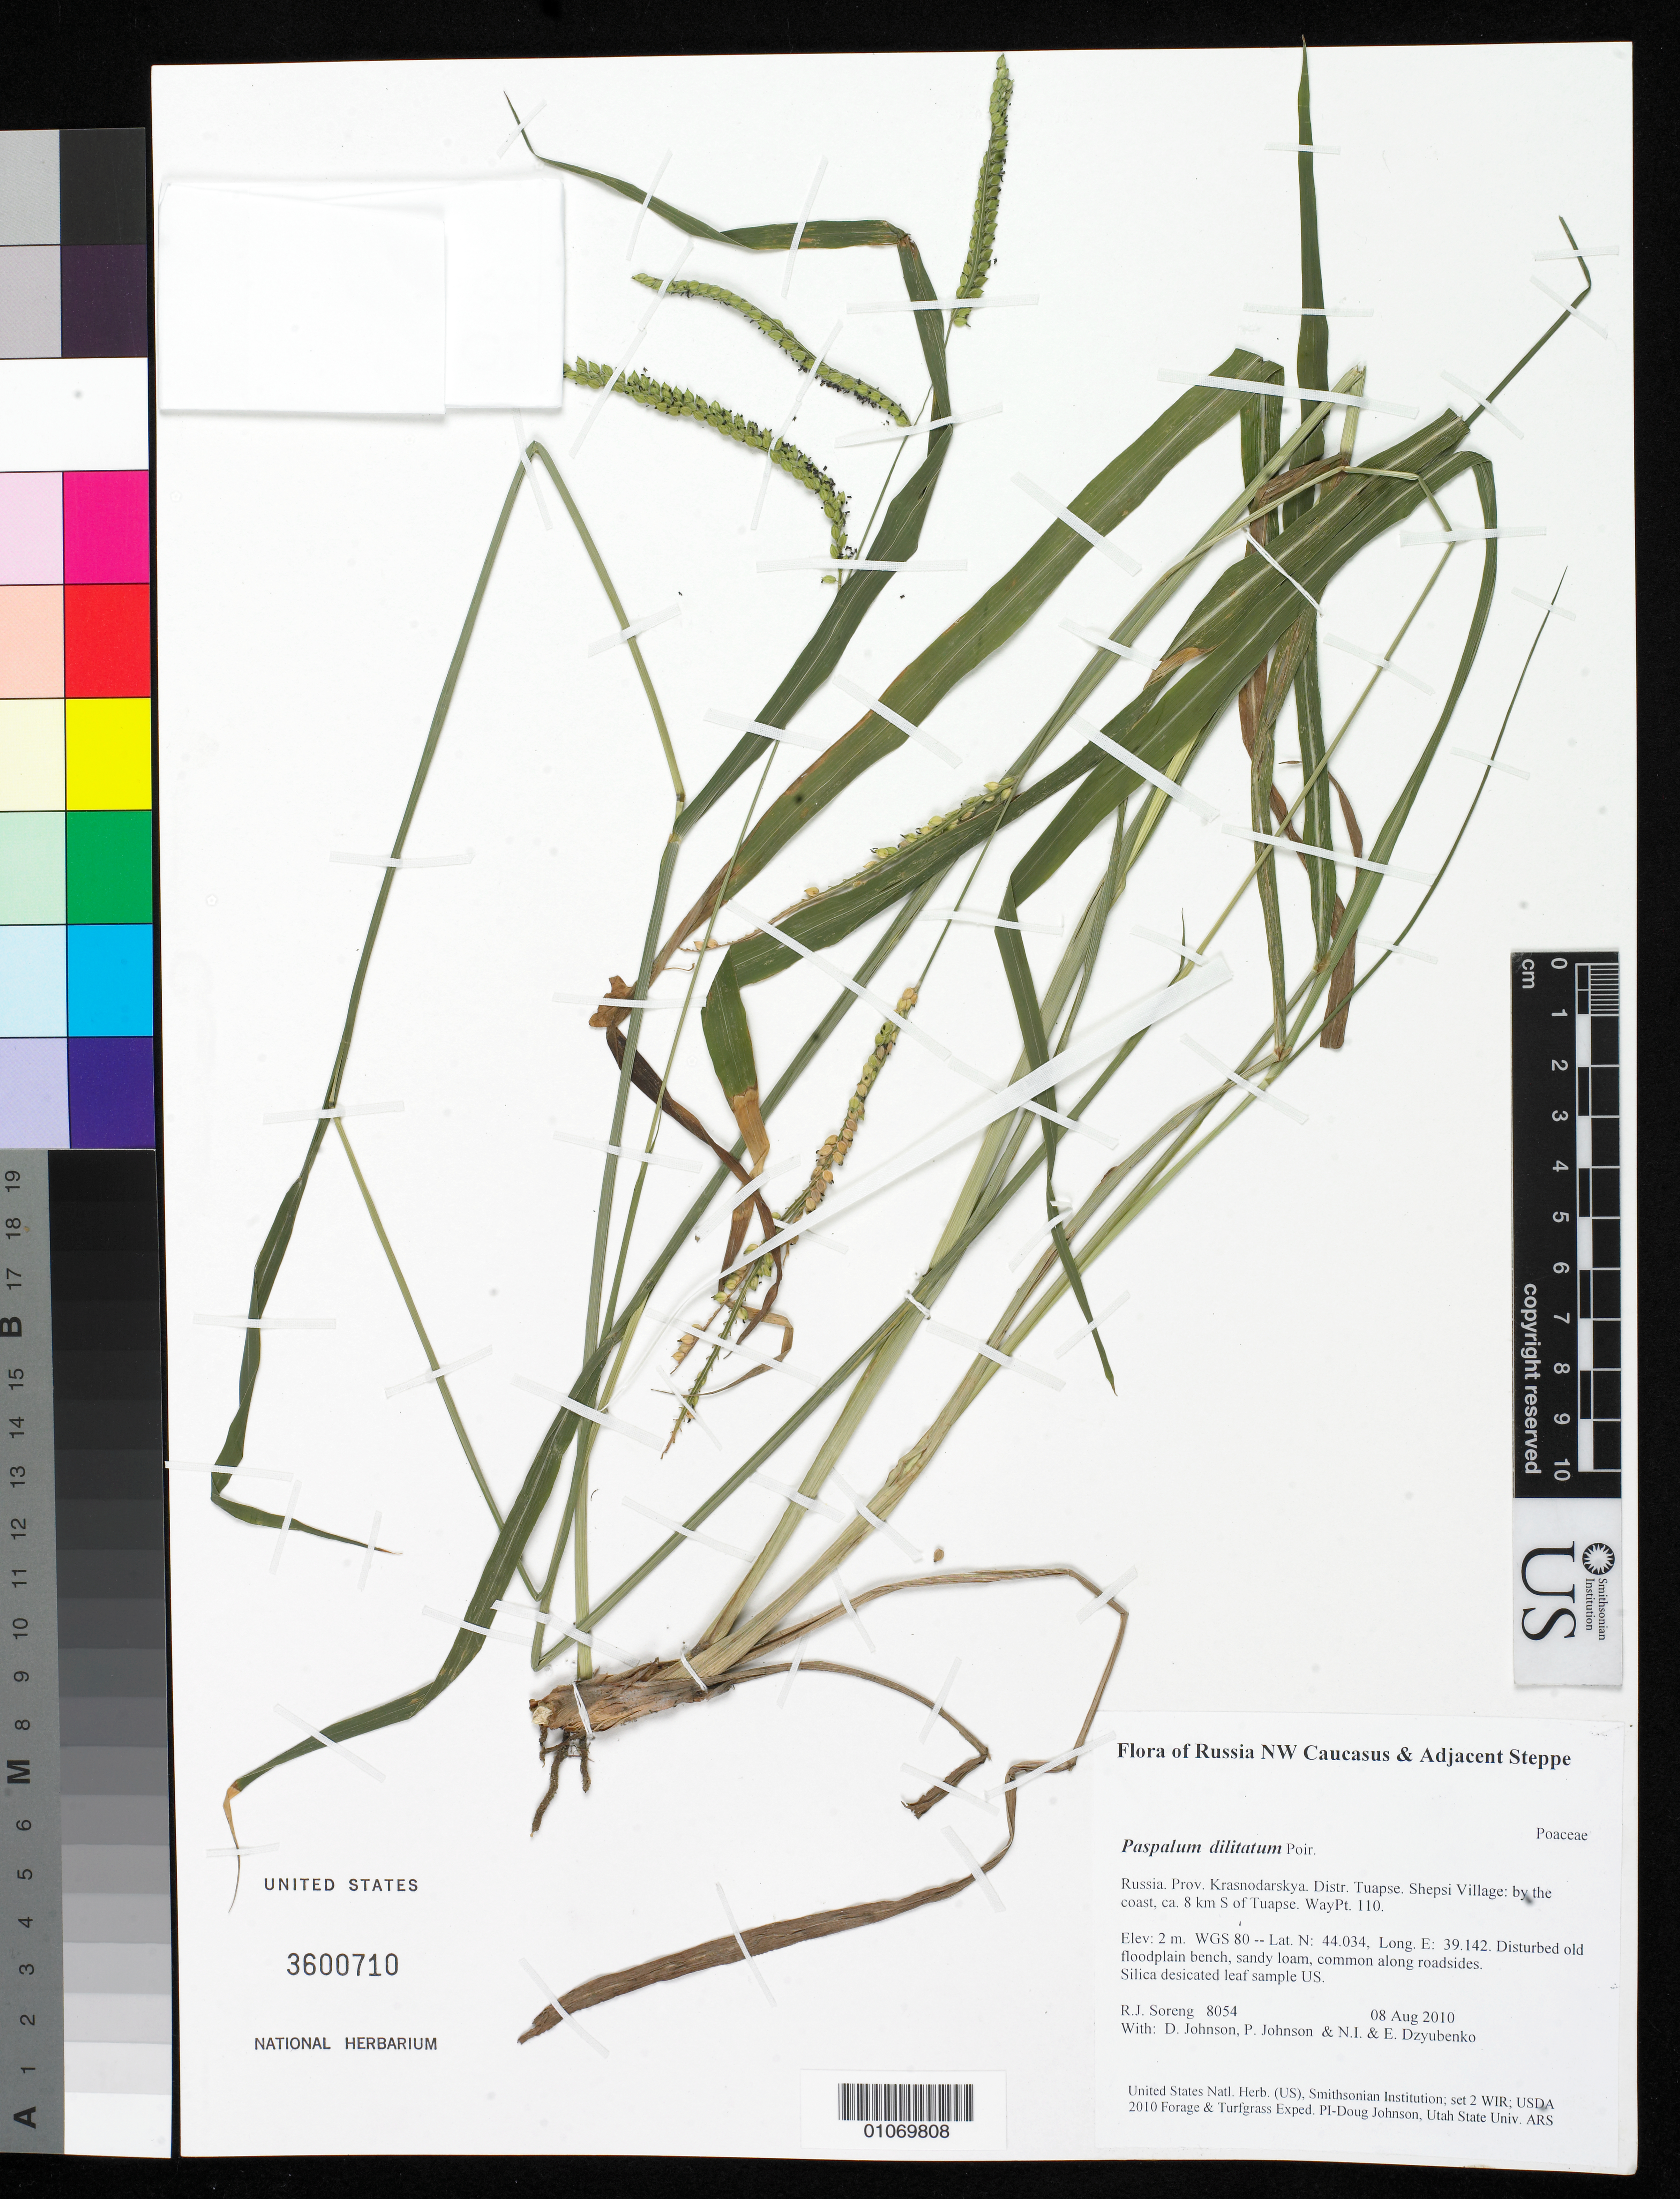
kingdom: Plantae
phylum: Tracheophyta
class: Liliopsida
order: Poales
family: Poaceae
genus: Paspalum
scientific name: Paspalum dilatatum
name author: Poir.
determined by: Soreng, Robert J., Research Associate (BOT), Smithsonian Institution - National Museum of Natural History (UNITED STATES)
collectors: R. J. Soreng, D. Johnson, P. Johnson, N. Dzyubenko & E. Dzyubenko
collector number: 8054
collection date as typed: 08 Aug 2010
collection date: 2010-08-08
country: Russian Federation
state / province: Krasnodar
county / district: Tuapse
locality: Shepsi Village: by the coast, ca. 8 km S of Tuapse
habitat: Disturbed old floodplain bench, sandy loam, common along roadsides.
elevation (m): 2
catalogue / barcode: US 3600710